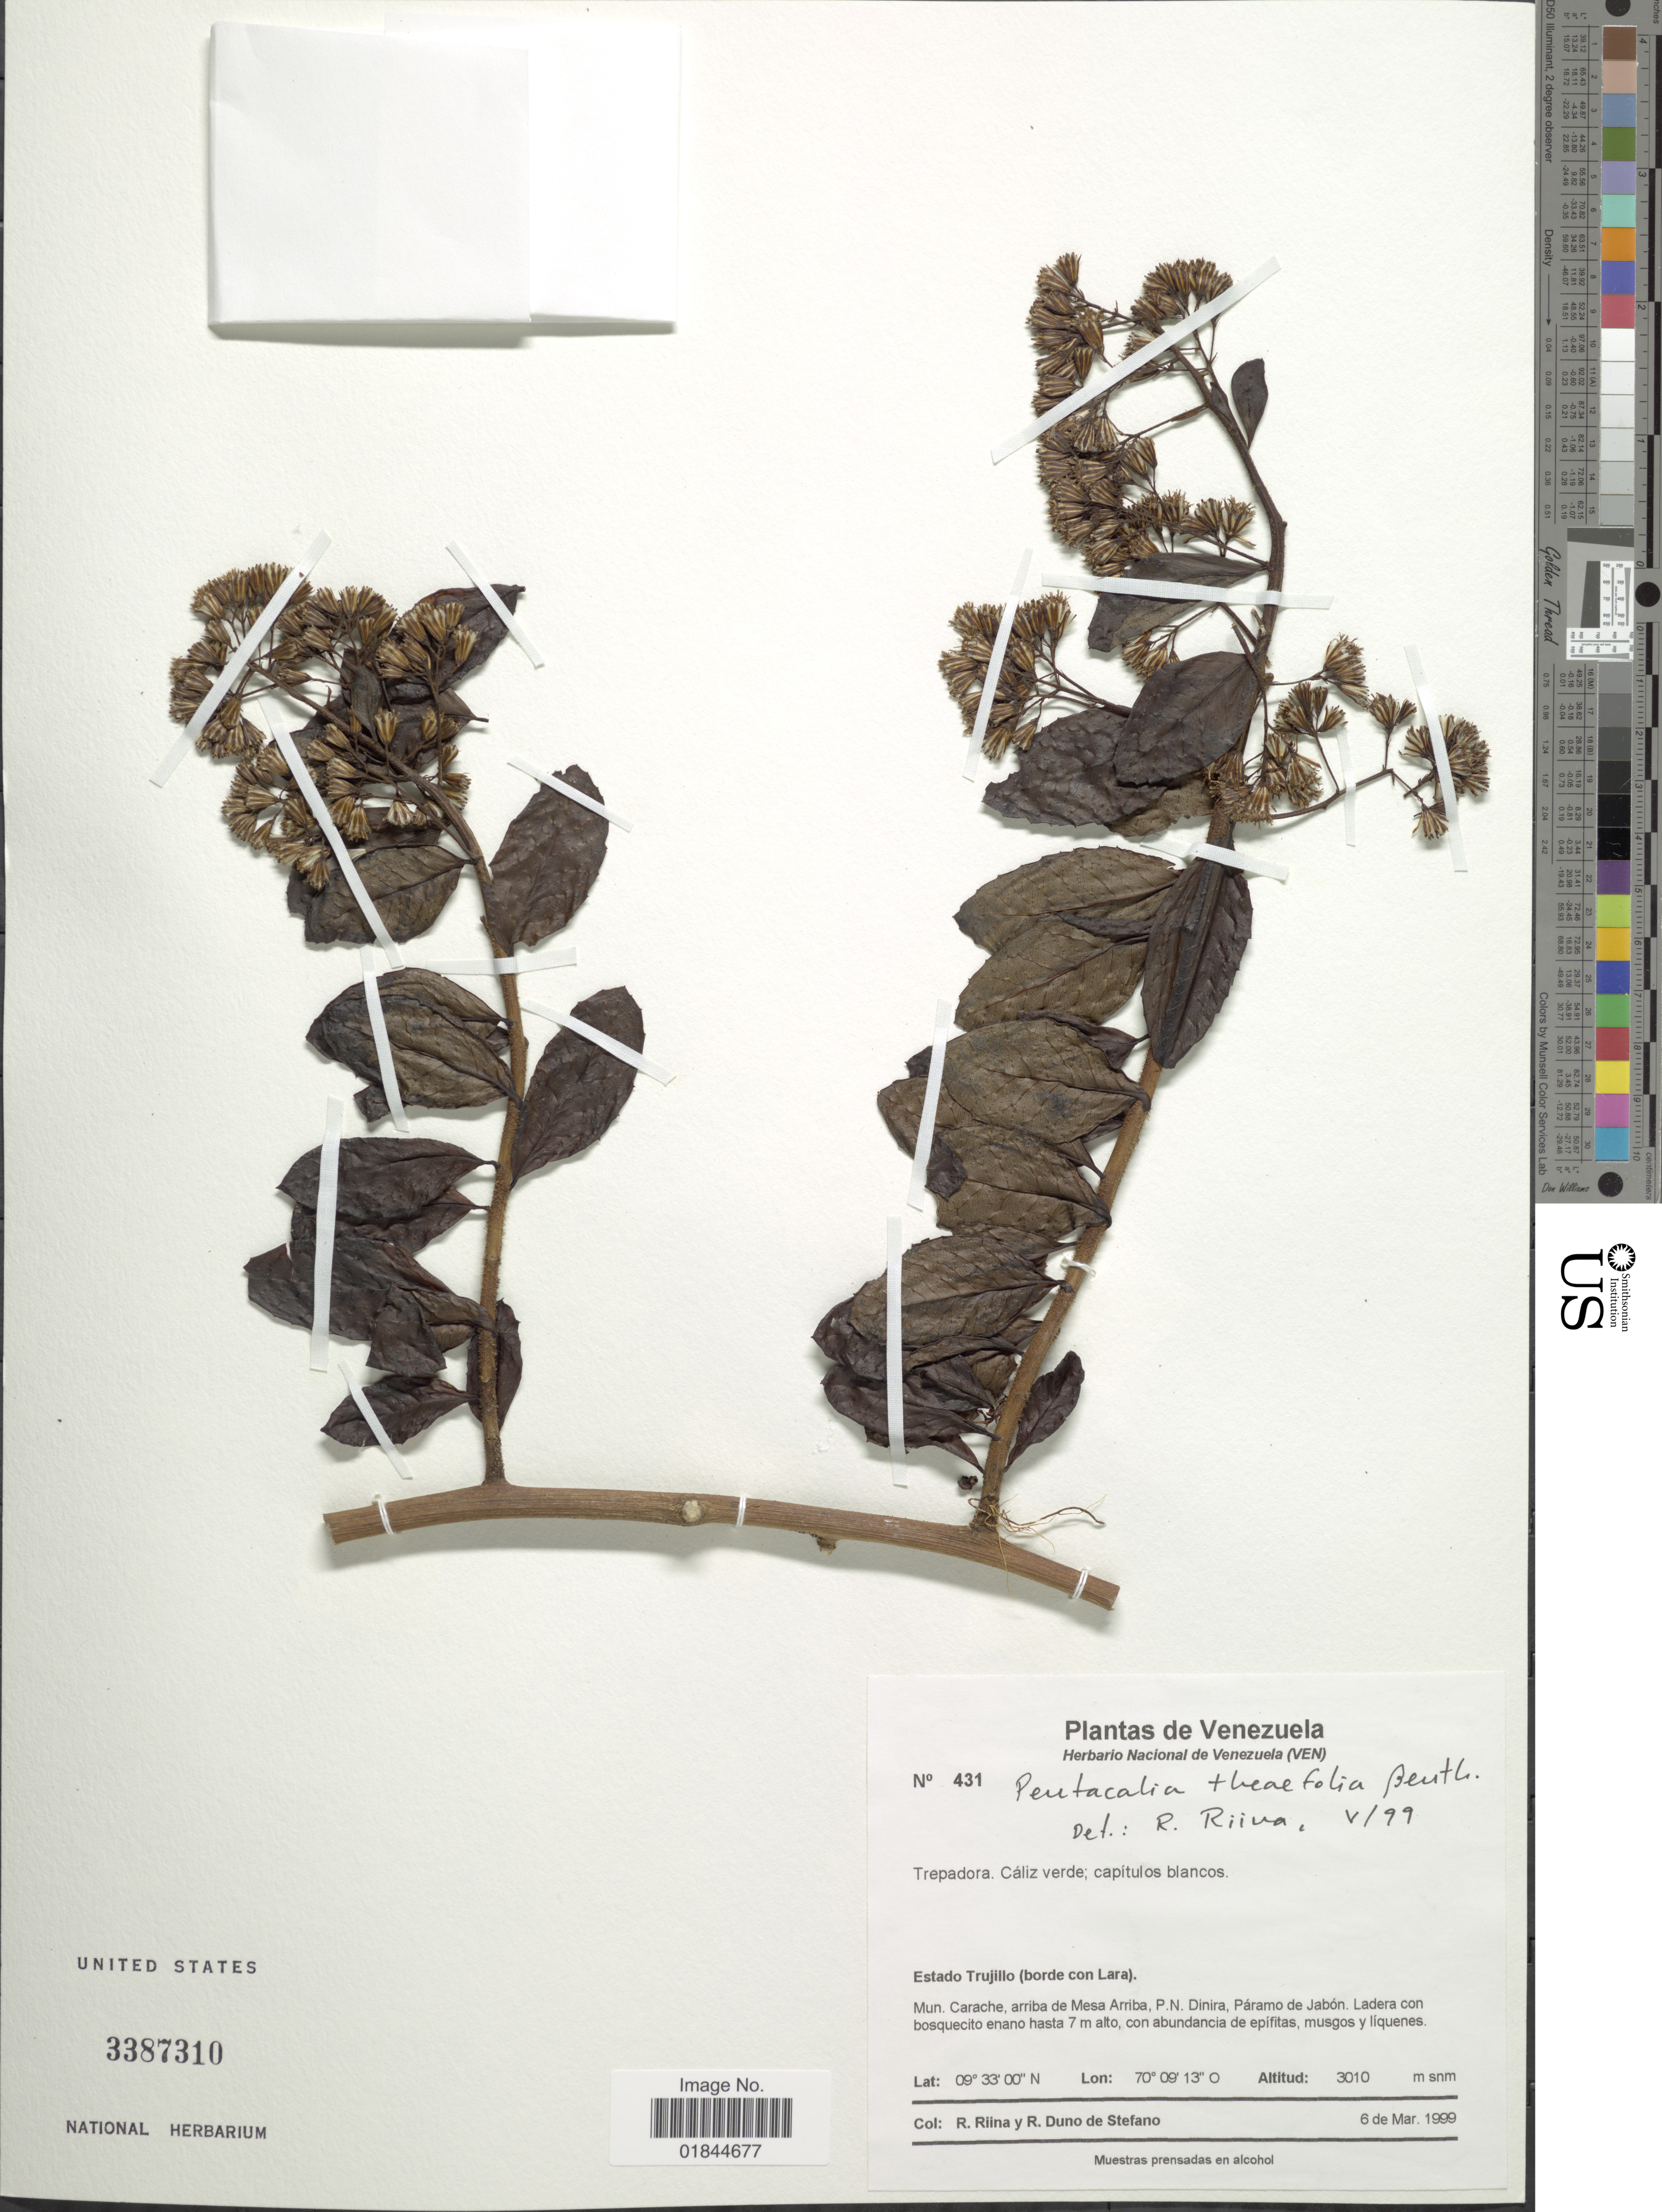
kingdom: Plantae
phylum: Tracheophyta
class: Magnoliopsida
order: Asterales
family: Asteraceae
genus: Pentacalia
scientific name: Pentacalia theifolia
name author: (Benth.) Cuatrec.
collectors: R. Riina & R. Duno de Stefano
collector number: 431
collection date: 1999-03-06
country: Venezuela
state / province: Trujillo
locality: Mun. Carache, arriba de Mesa Arriba, P. N. Dinira, Paramo de Jabon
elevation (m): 3010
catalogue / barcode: US 3387310